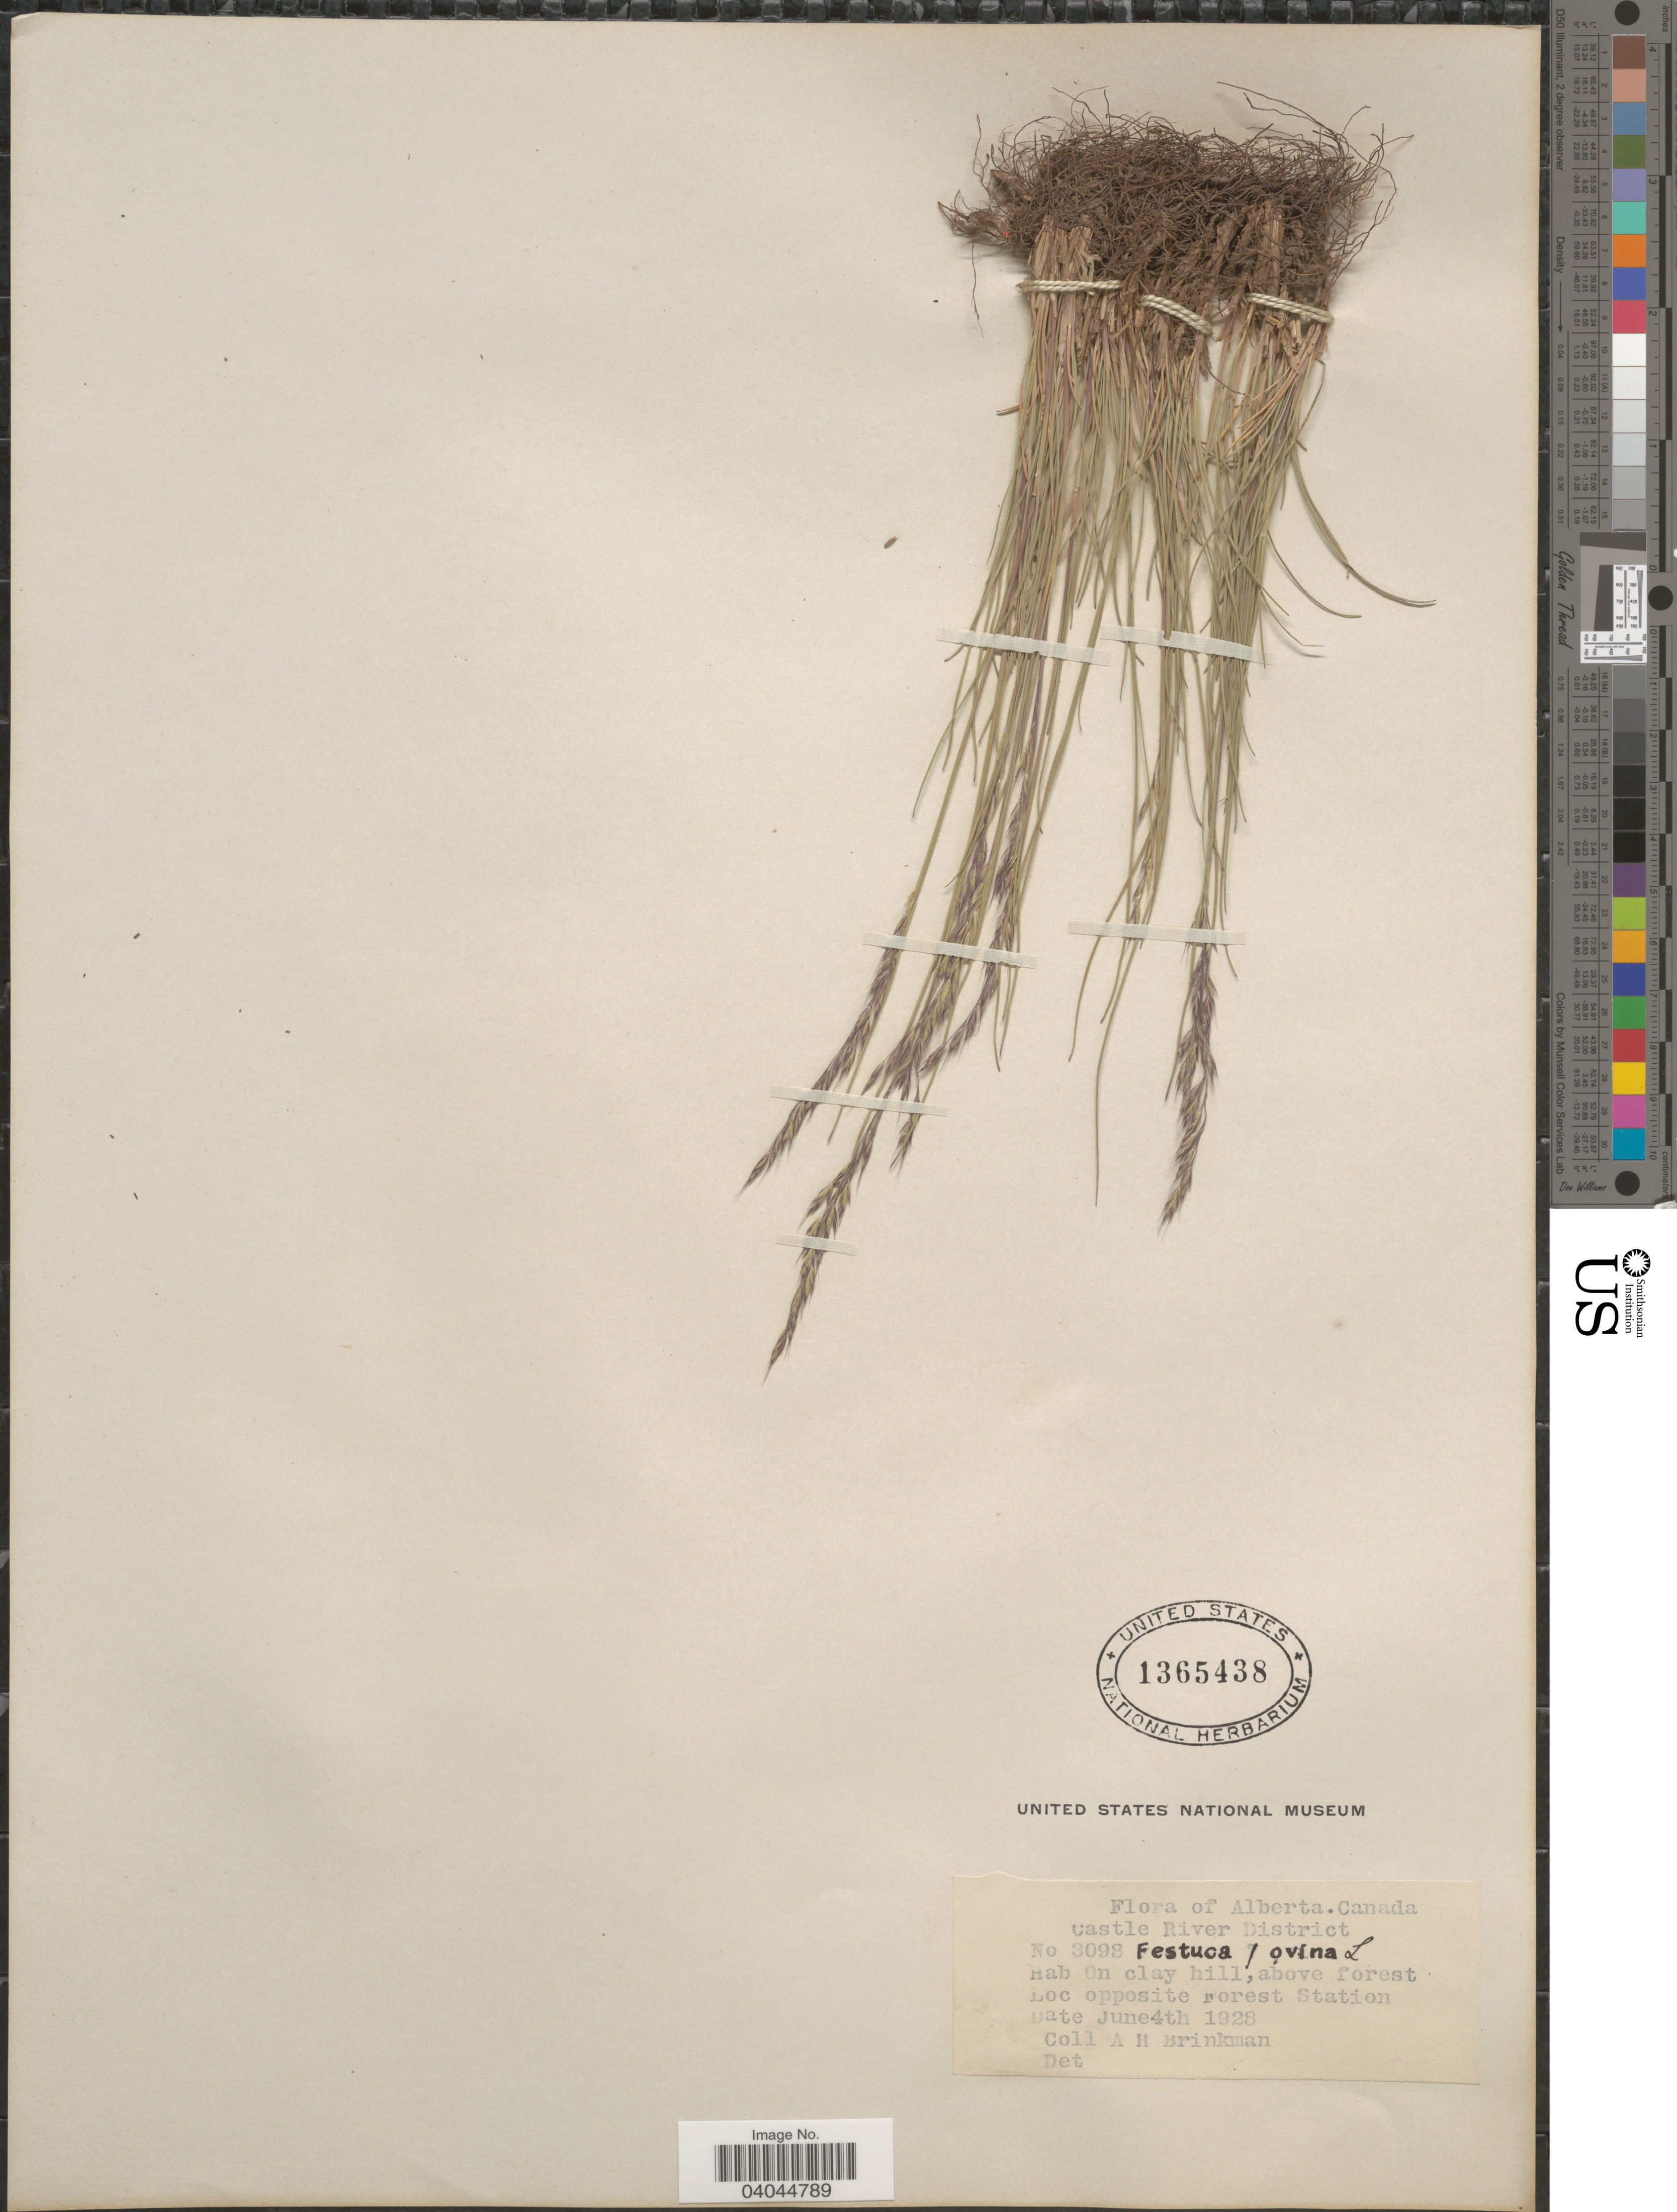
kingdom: Plantae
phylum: Tracheophyta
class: Liliopsida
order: Poales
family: Poaceae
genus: Festuca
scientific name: Festuca ovina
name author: L.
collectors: A. Brinkman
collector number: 3098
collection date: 1928-06-04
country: Canada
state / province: Alberta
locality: Castle River District. Opposite Forest Station.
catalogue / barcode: US 1365438